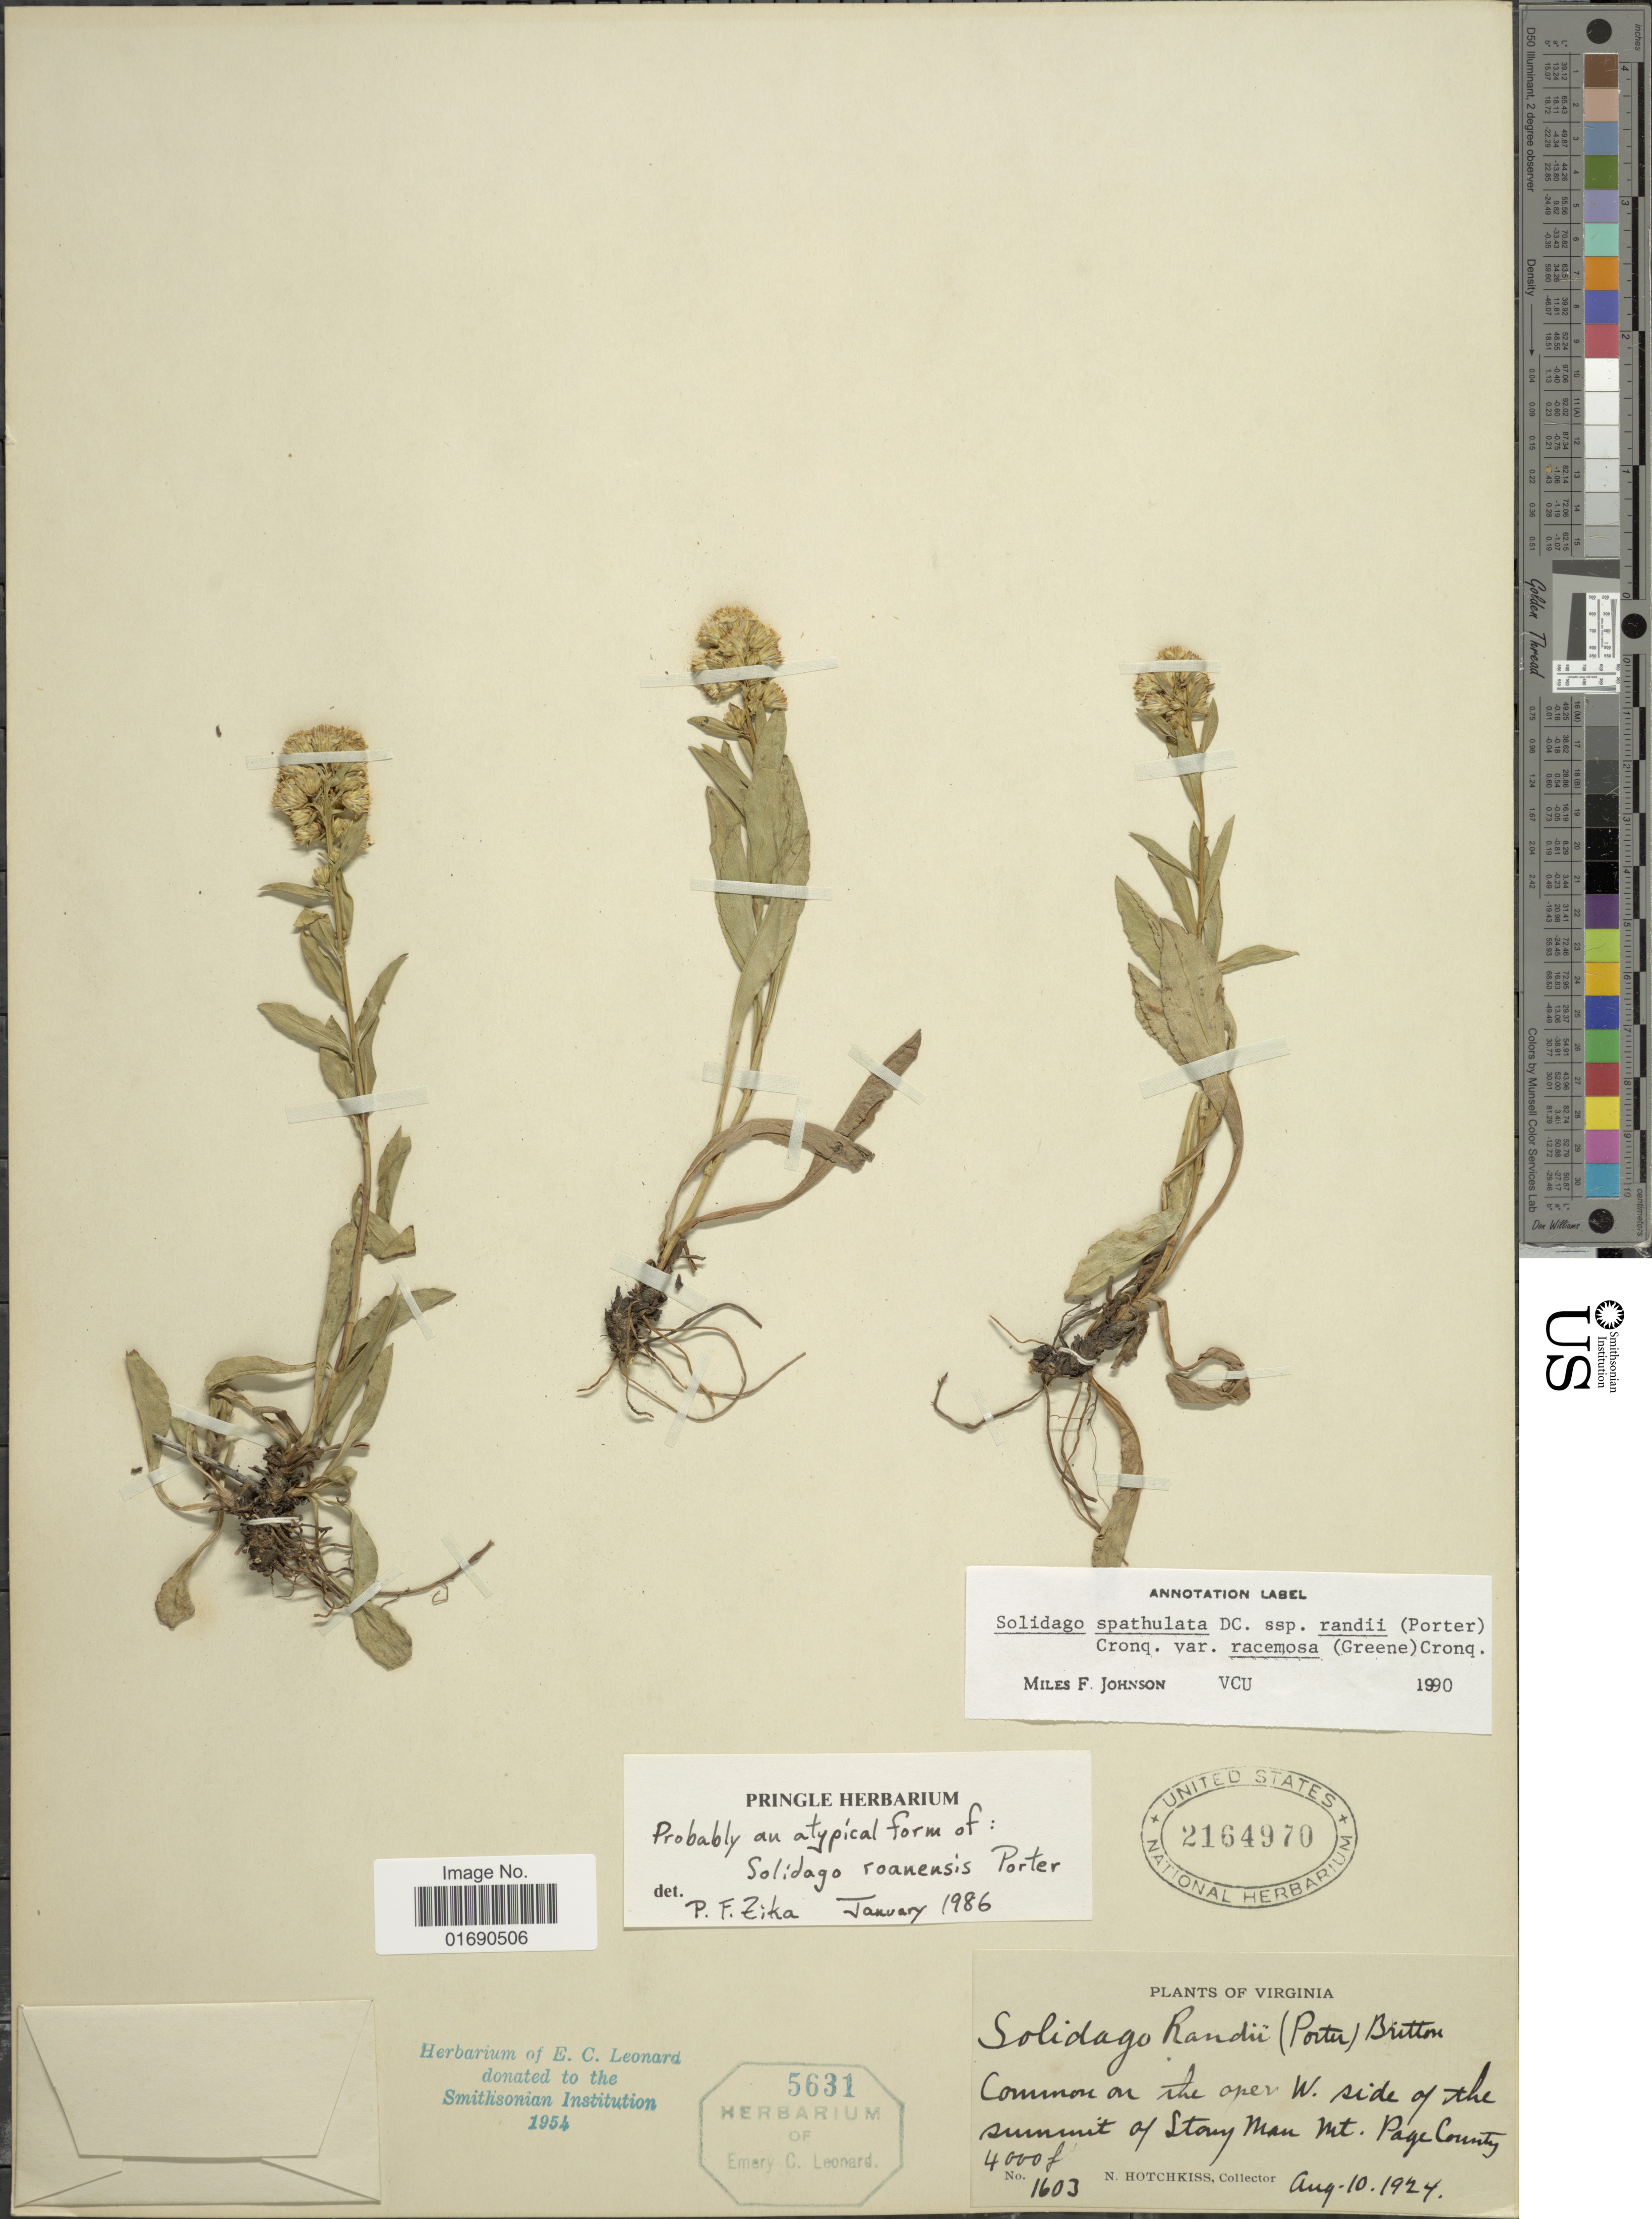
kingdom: Plantae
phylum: Tracheophyta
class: Magnoliopsida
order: Asterales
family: Asteraceae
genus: Solidago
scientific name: Solidago randii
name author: (Porter) Britton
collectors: N. Hotchkiss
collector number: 1603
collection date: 1924-08-10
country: United States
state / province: Virginia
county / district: Page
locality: Common on the open W side of the summit of Stony Man Mt. Page County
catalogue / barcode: US 2164970